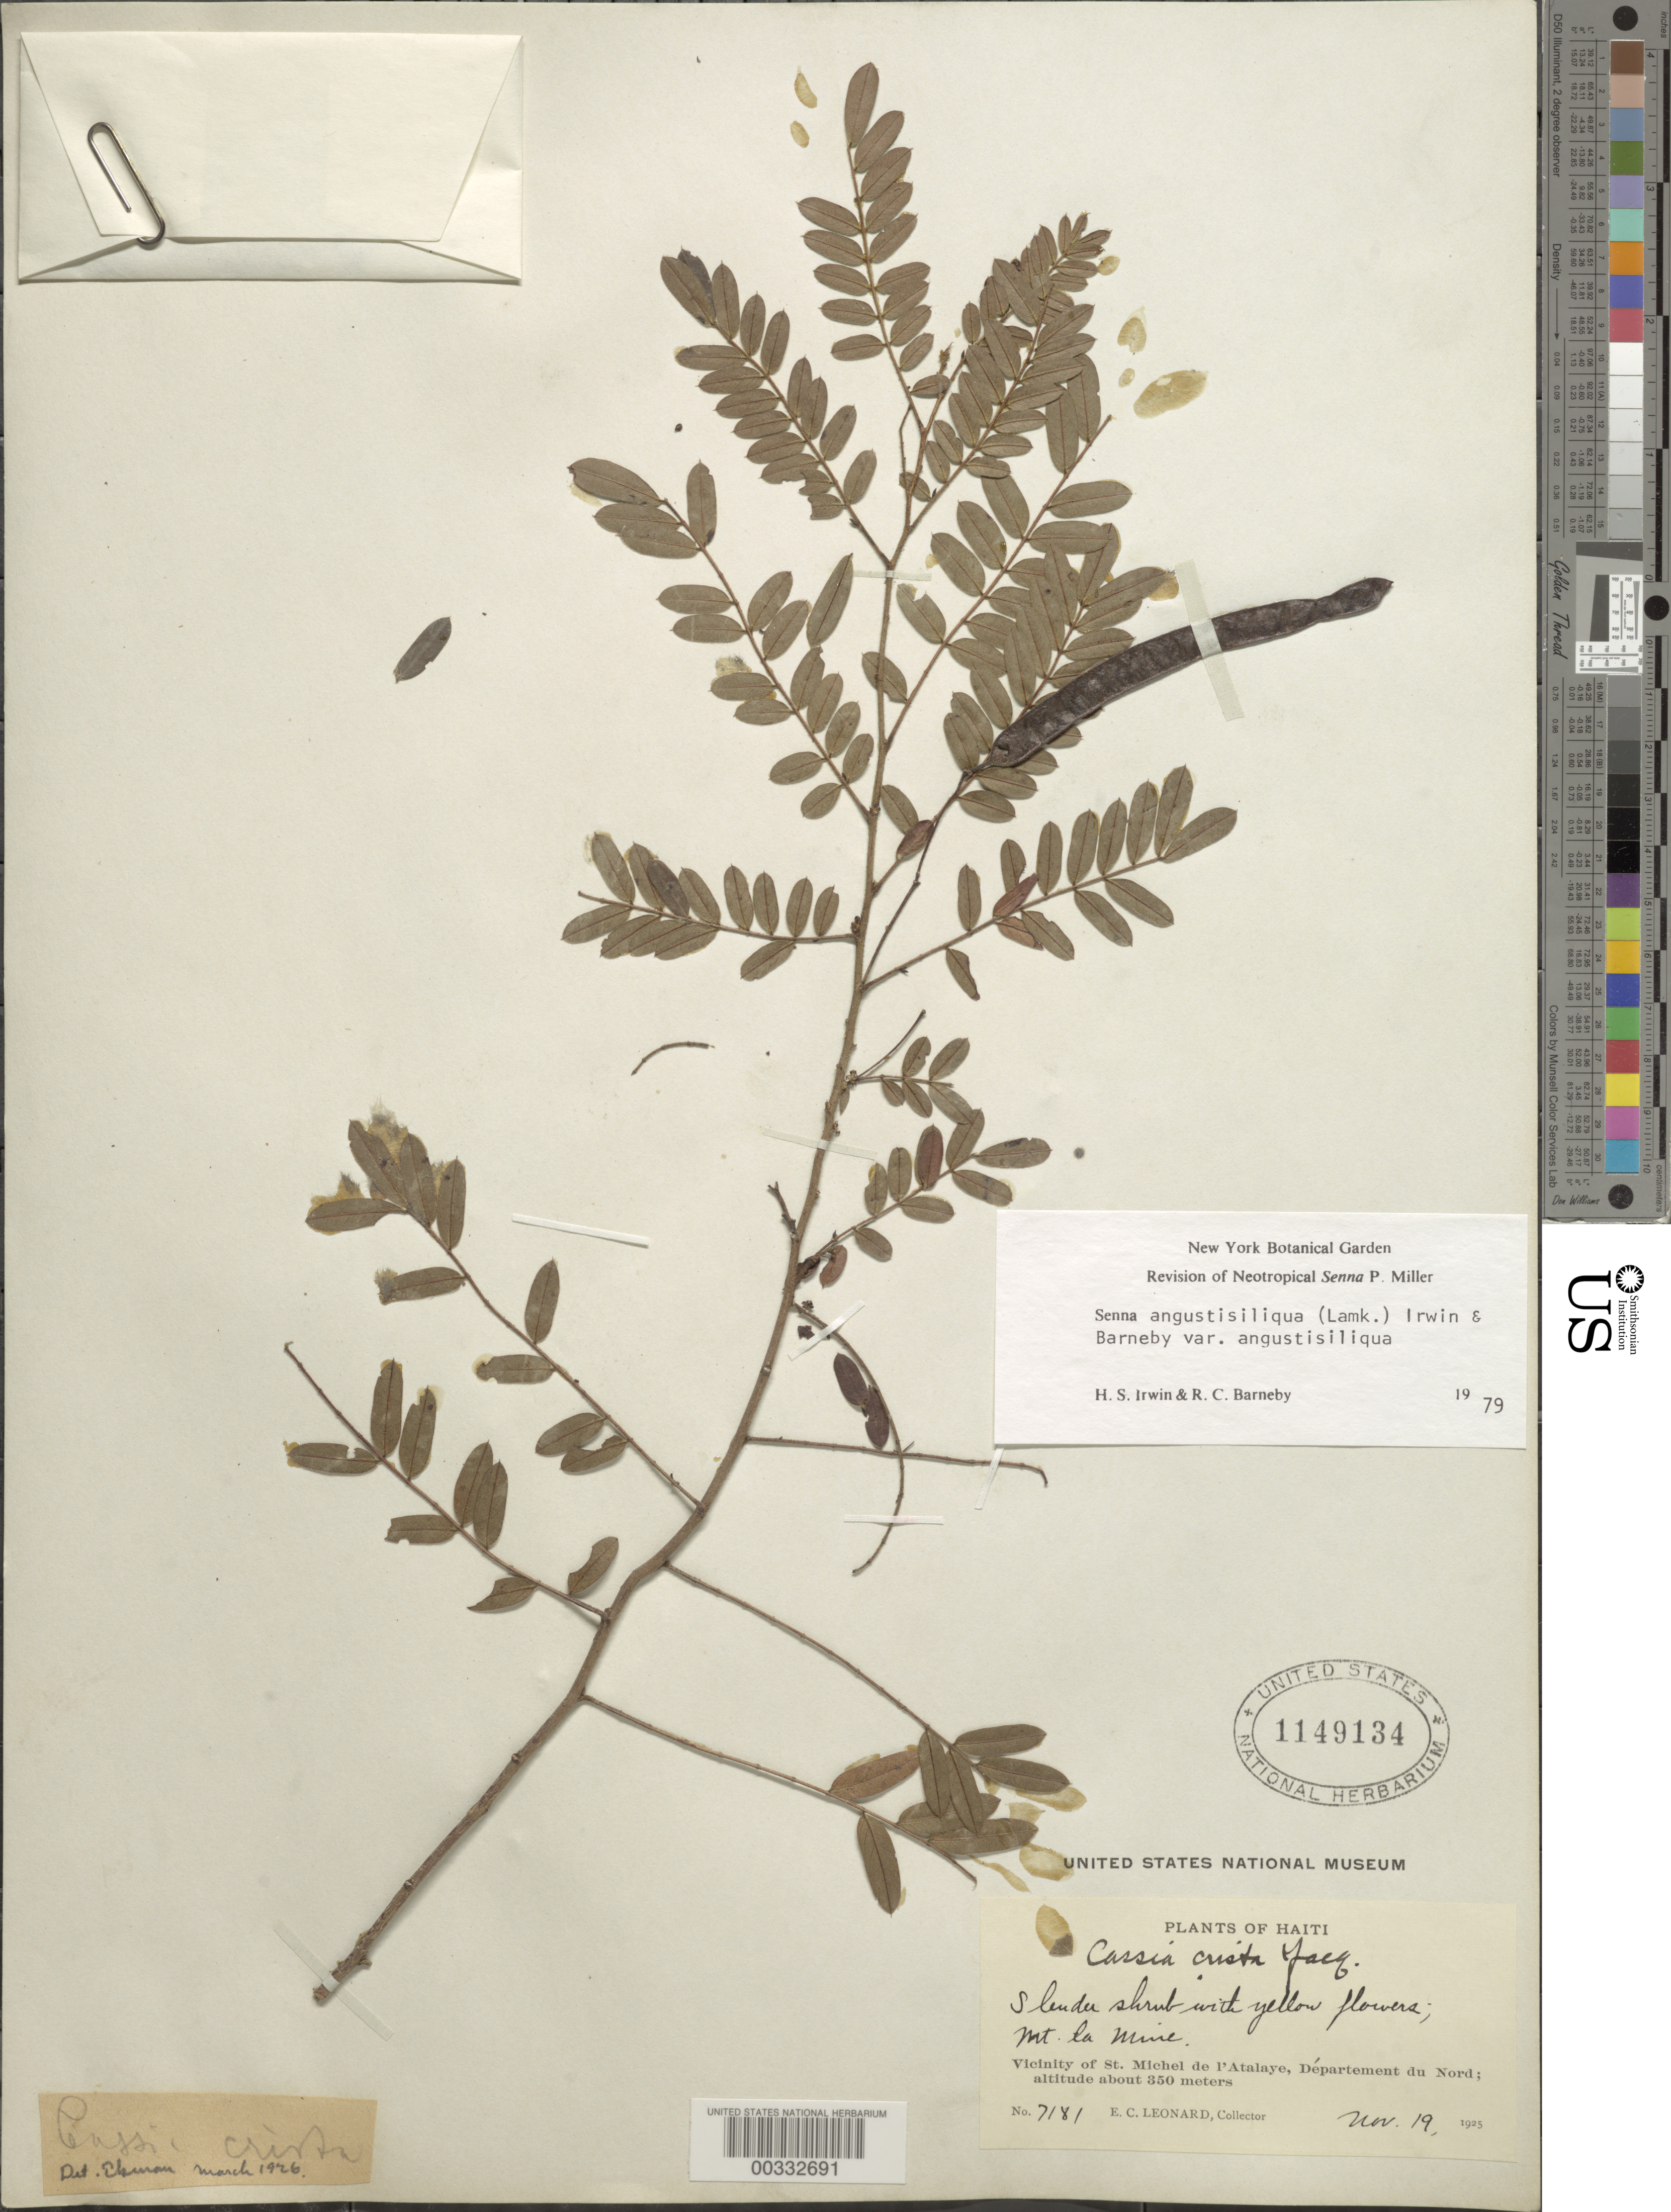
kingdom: Plantae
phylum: Tracheophyta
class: Magnoliopsida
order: Fabales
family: Fabaceae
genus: Senna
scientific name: Senna angustisiliqua var. angustisiliqua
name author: (Lam.) H.S. Irwin & Barneby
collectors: E. C. Leonard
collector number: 7181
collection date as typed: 19 Nov 1925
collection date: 1925-11-19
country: Haiti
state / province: Nord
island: Hispaniola Island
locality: Mt. la mine; vicinity of st. michel de l'atalaye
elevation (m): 350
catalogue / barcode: US 1149134